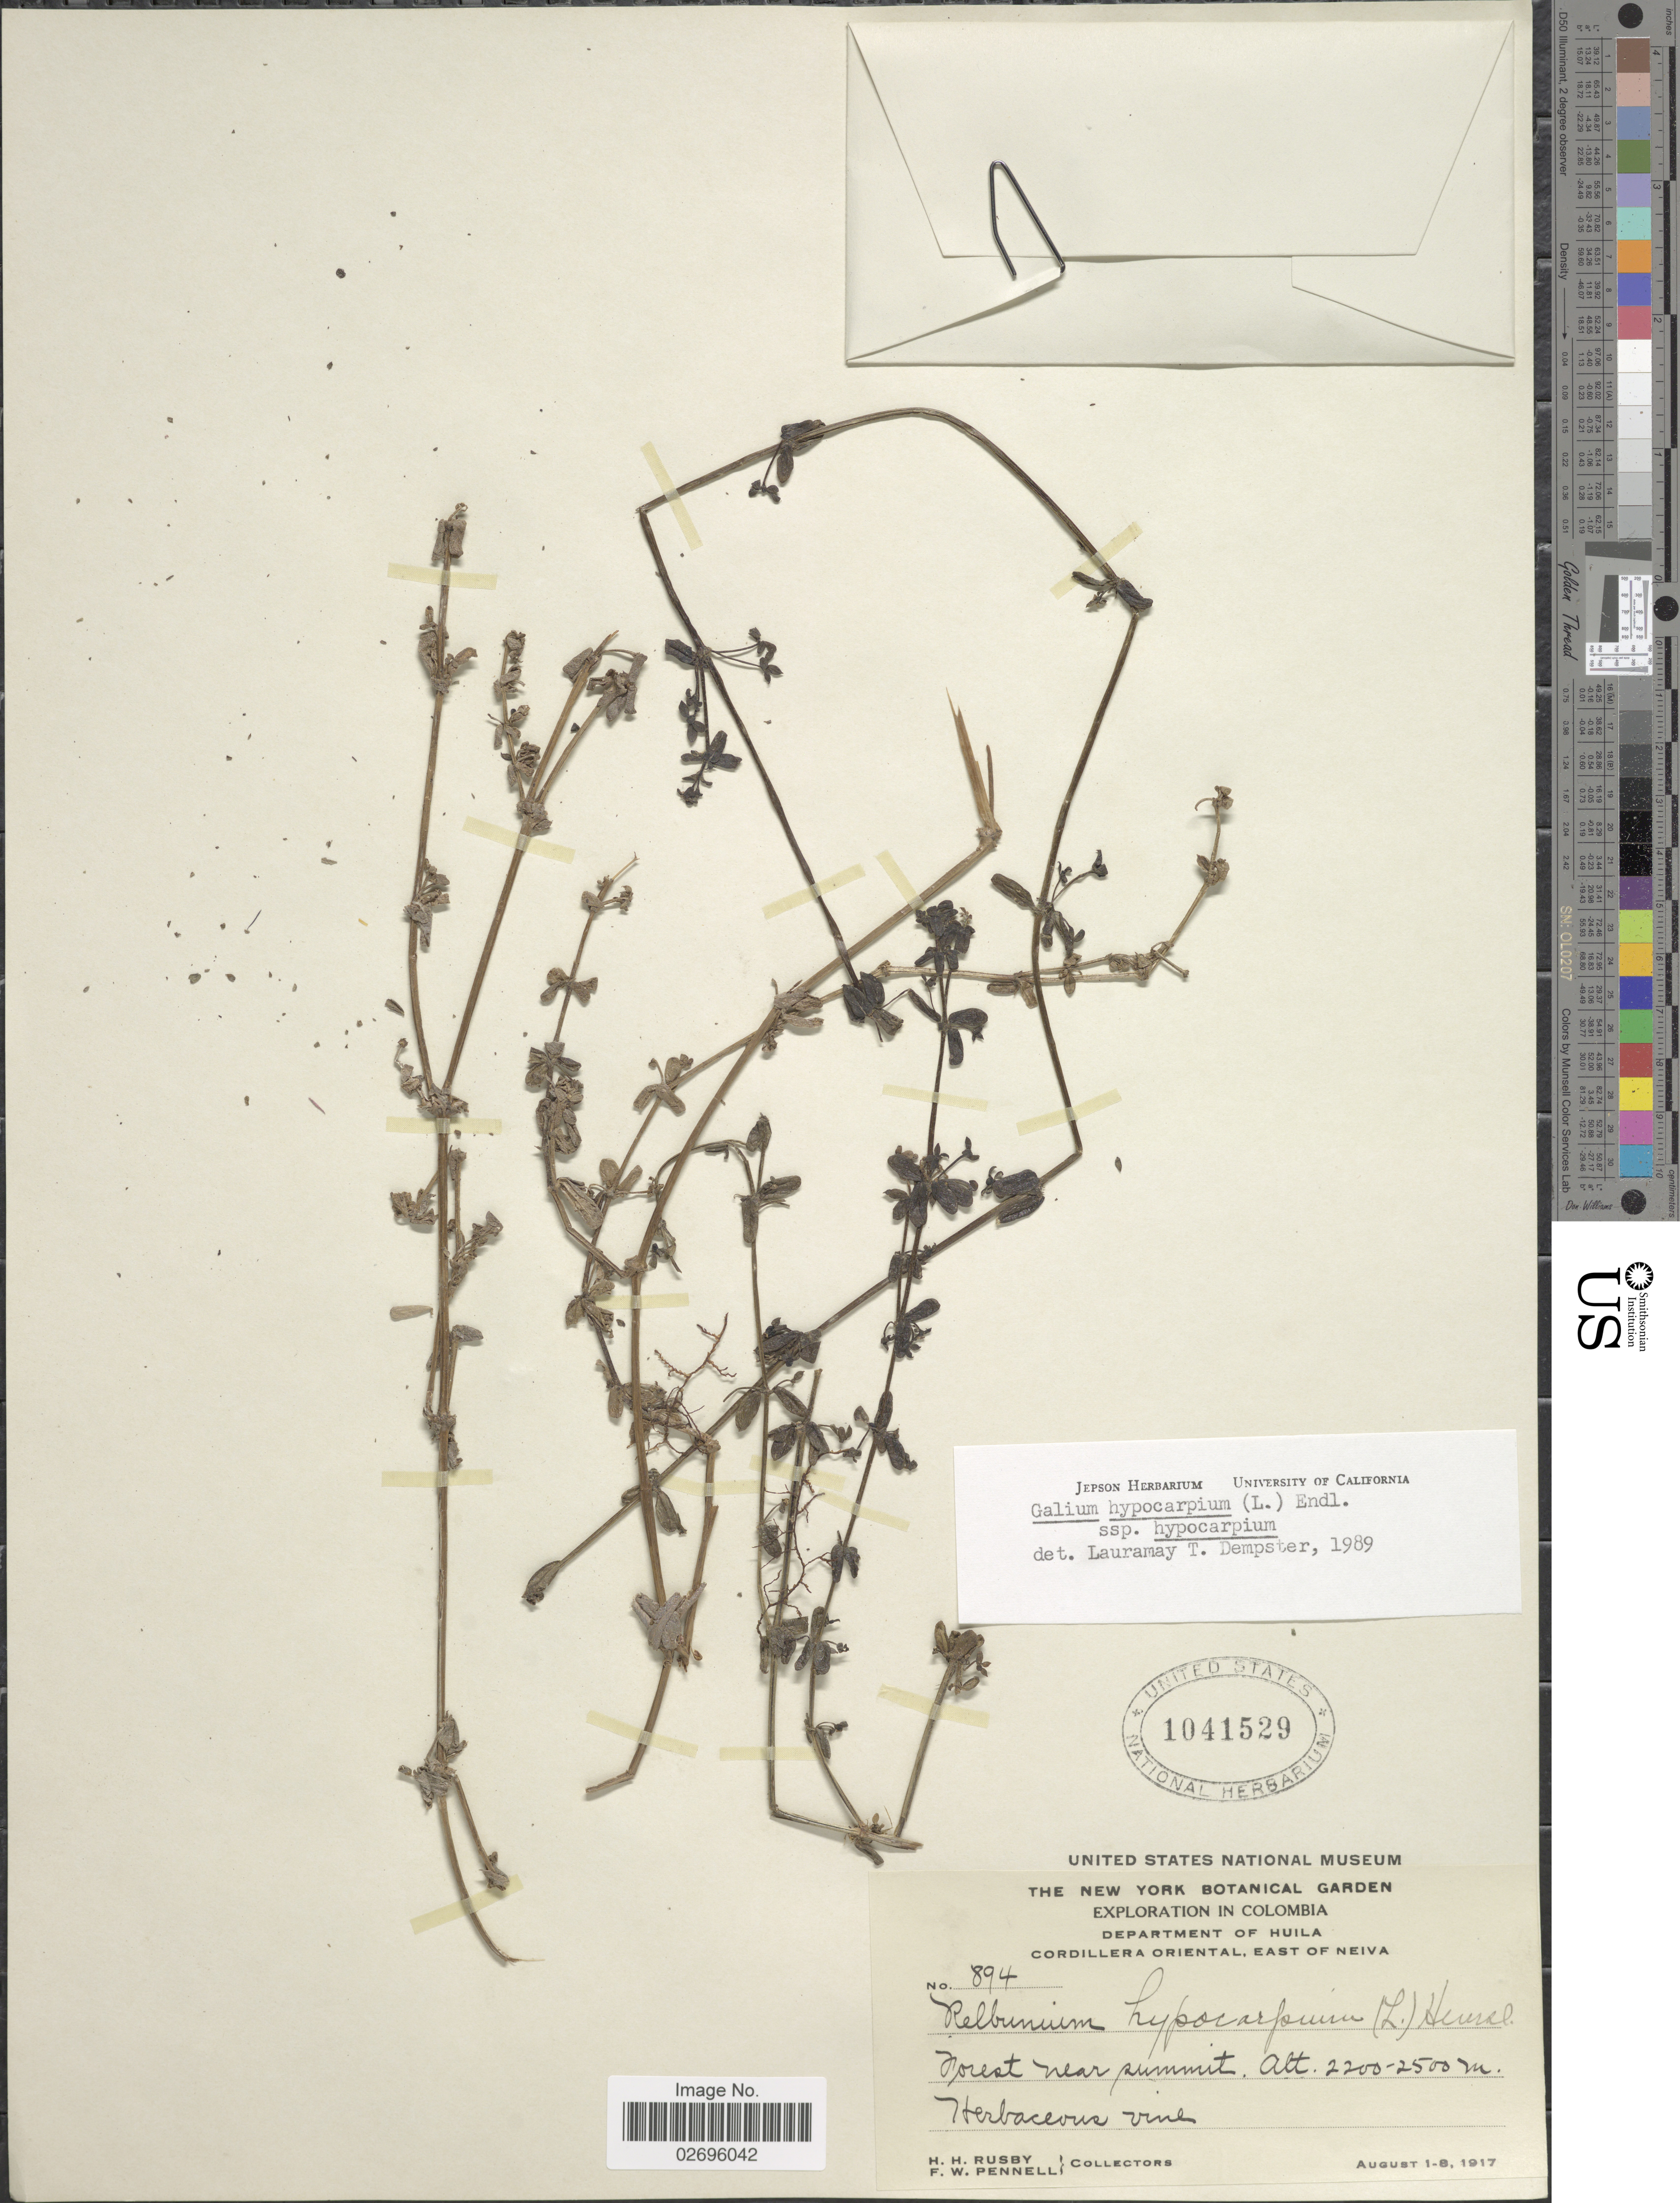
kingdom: Plantae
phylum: Tracheophyta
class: Magnoliopsida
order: Gentianales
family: Rubiaceae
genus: Galium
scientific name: Galium hypocarpium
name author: (L.) Endl. ex Griseb.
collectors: H. H. Rusby & F. W. Pennell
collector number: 894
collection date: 1917-08-01/1917-08-08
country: Colombia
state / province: Huila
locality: Department of Huila. Cordillera Oriental, east of Neiva. Forest near summit.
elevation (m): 2200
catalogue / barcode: US 1041529